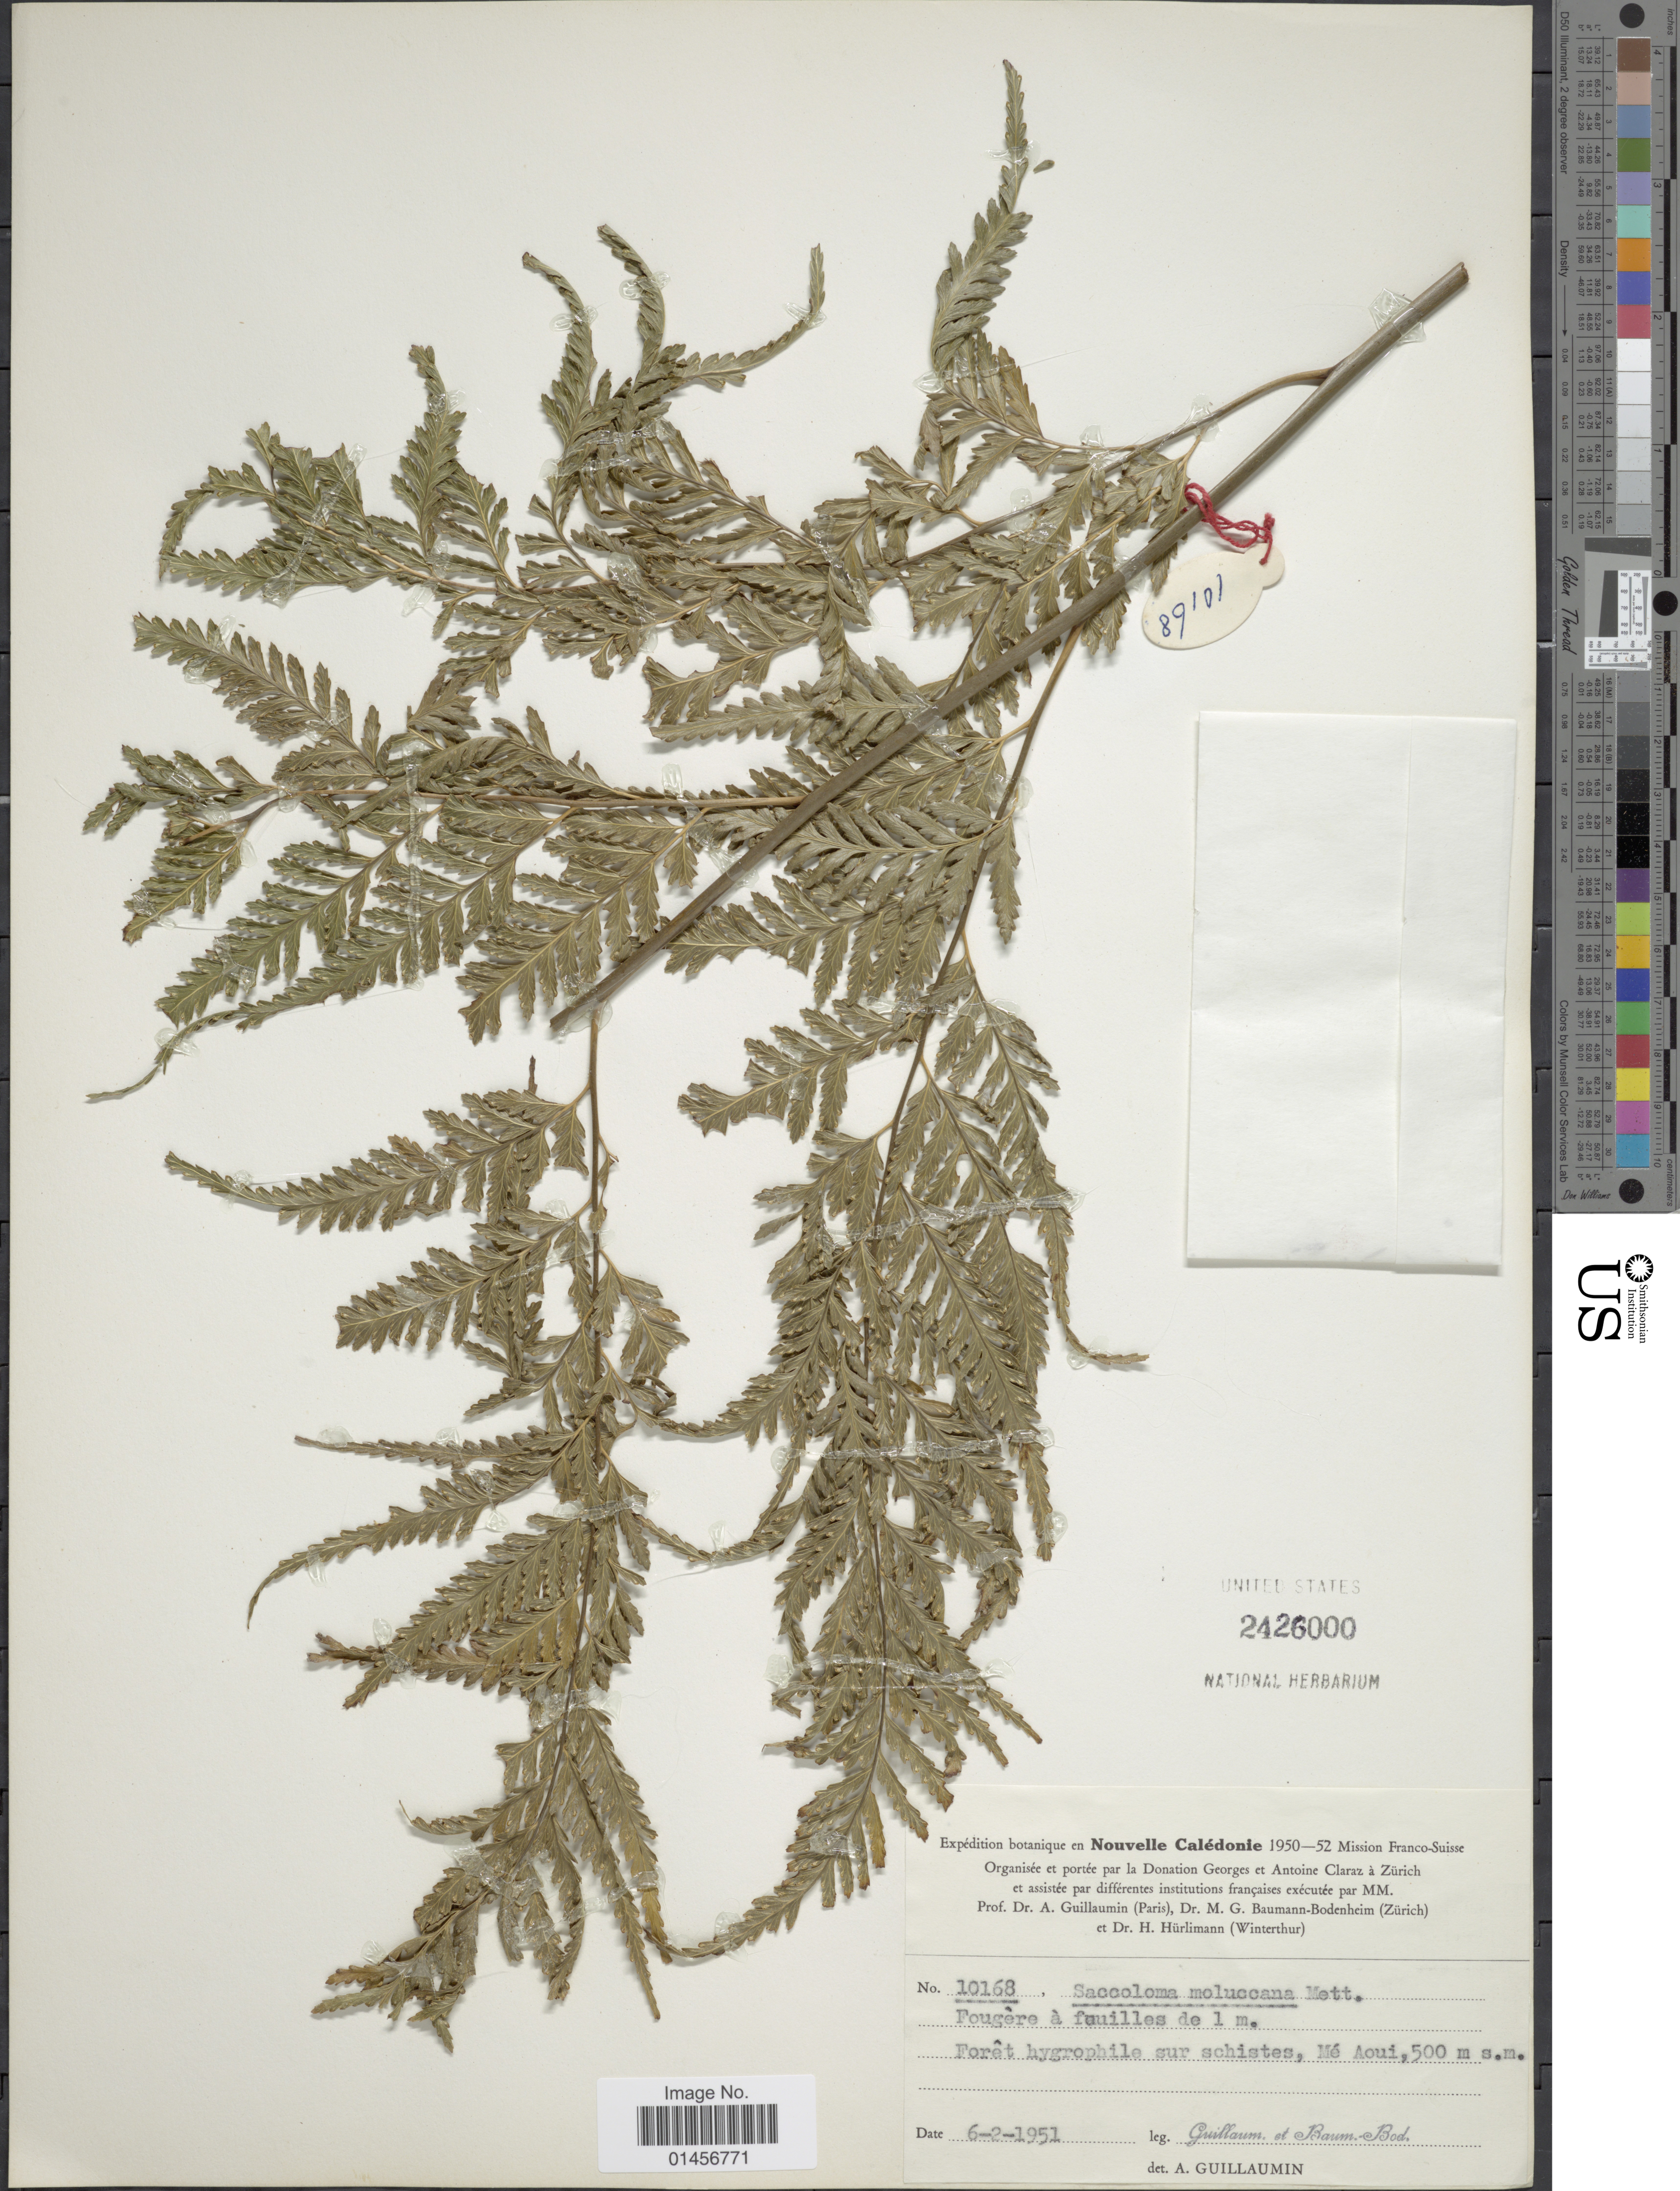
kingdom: Plantae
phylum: Tracheophyta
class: Polypodiopsida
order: Polypodiales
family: Saccolomataceae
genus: Saccoloma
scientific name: Saccoloma tenue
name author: (Brack.) Mett.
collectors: A. Guillaumin & M. G. Baumann-Bodenheim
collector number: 10168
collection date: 1951-02-06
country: New Caledonia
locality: Nouvelle Caledonie, Foret hygrophile sur schistes, Mu Aoui.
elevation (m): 500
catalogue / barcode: US 2426000